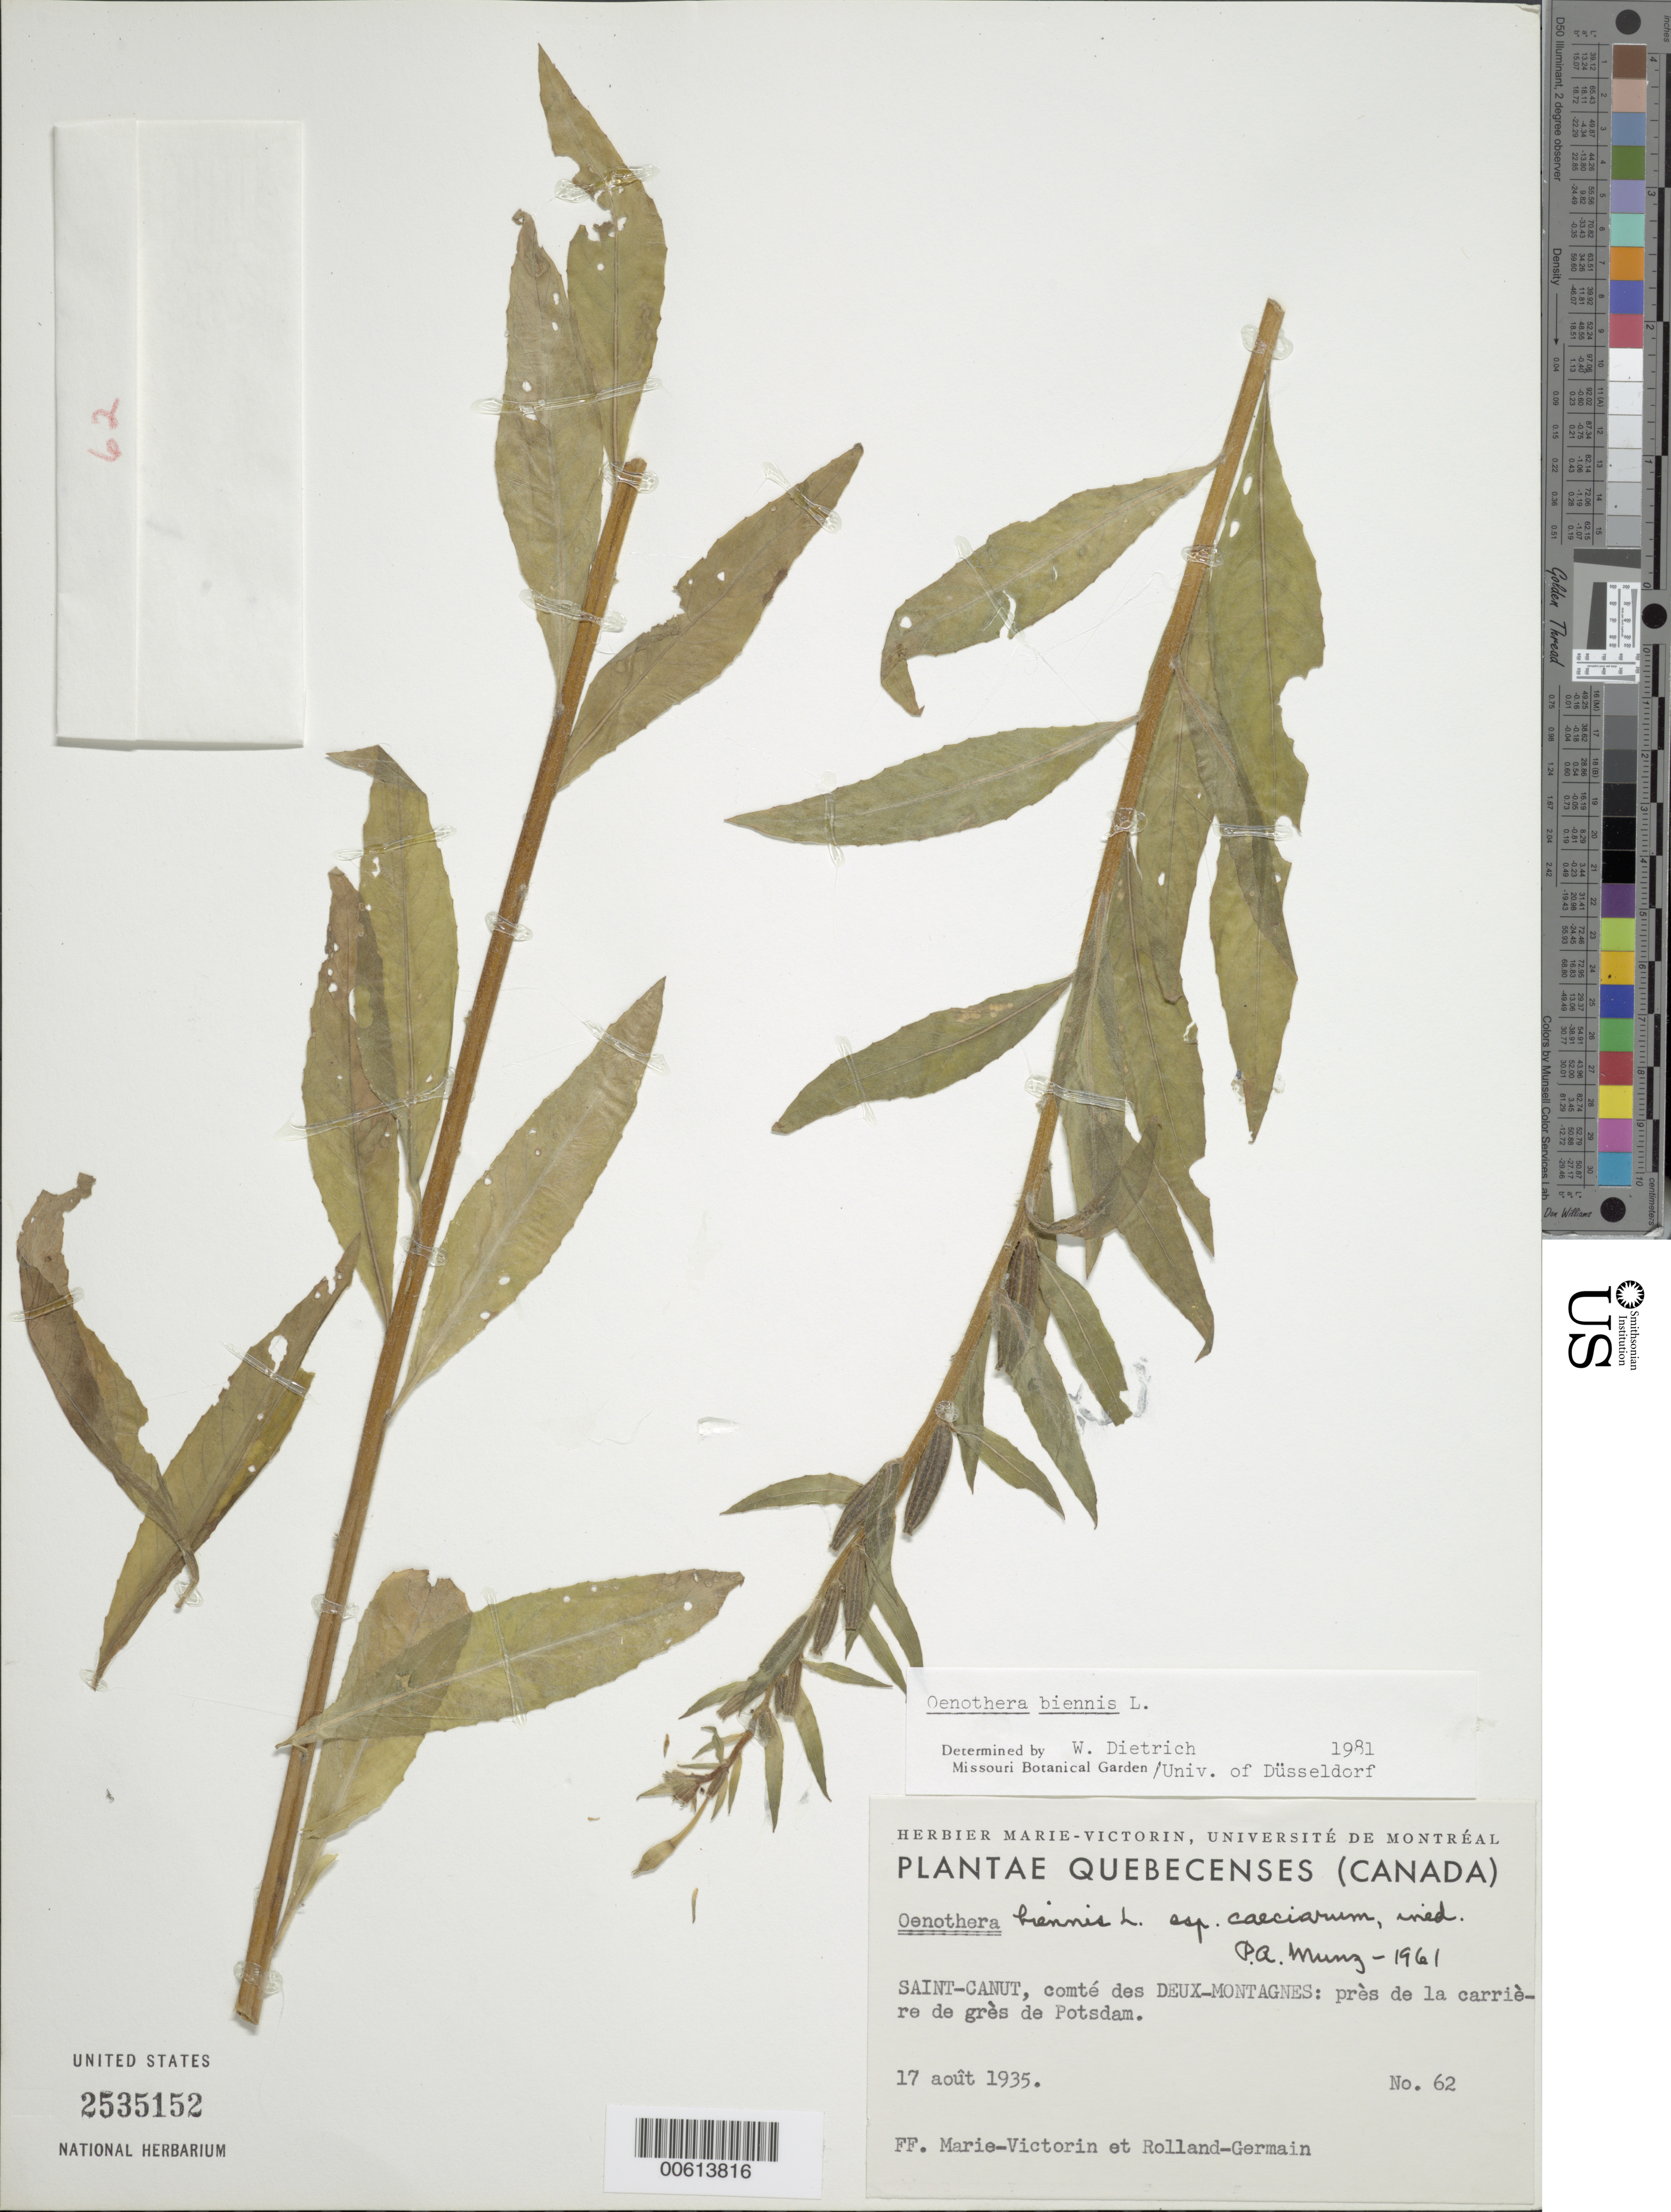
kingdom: Plantae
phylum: Tracheophyta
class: Magnoliopsida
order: Myrtales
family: Onagraceae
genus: Oenothera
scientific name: Oenothera biennis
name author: L.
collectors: Fr. Marie-Victorin & Rolland-Germain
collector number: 62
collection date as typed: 17 Aug 1935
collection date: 1935-08-17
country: Canada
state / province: Quebec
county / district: Deux-Montagnes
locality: Saint-Canut, comte de Deux-Montagnes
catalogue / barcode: US 2535152